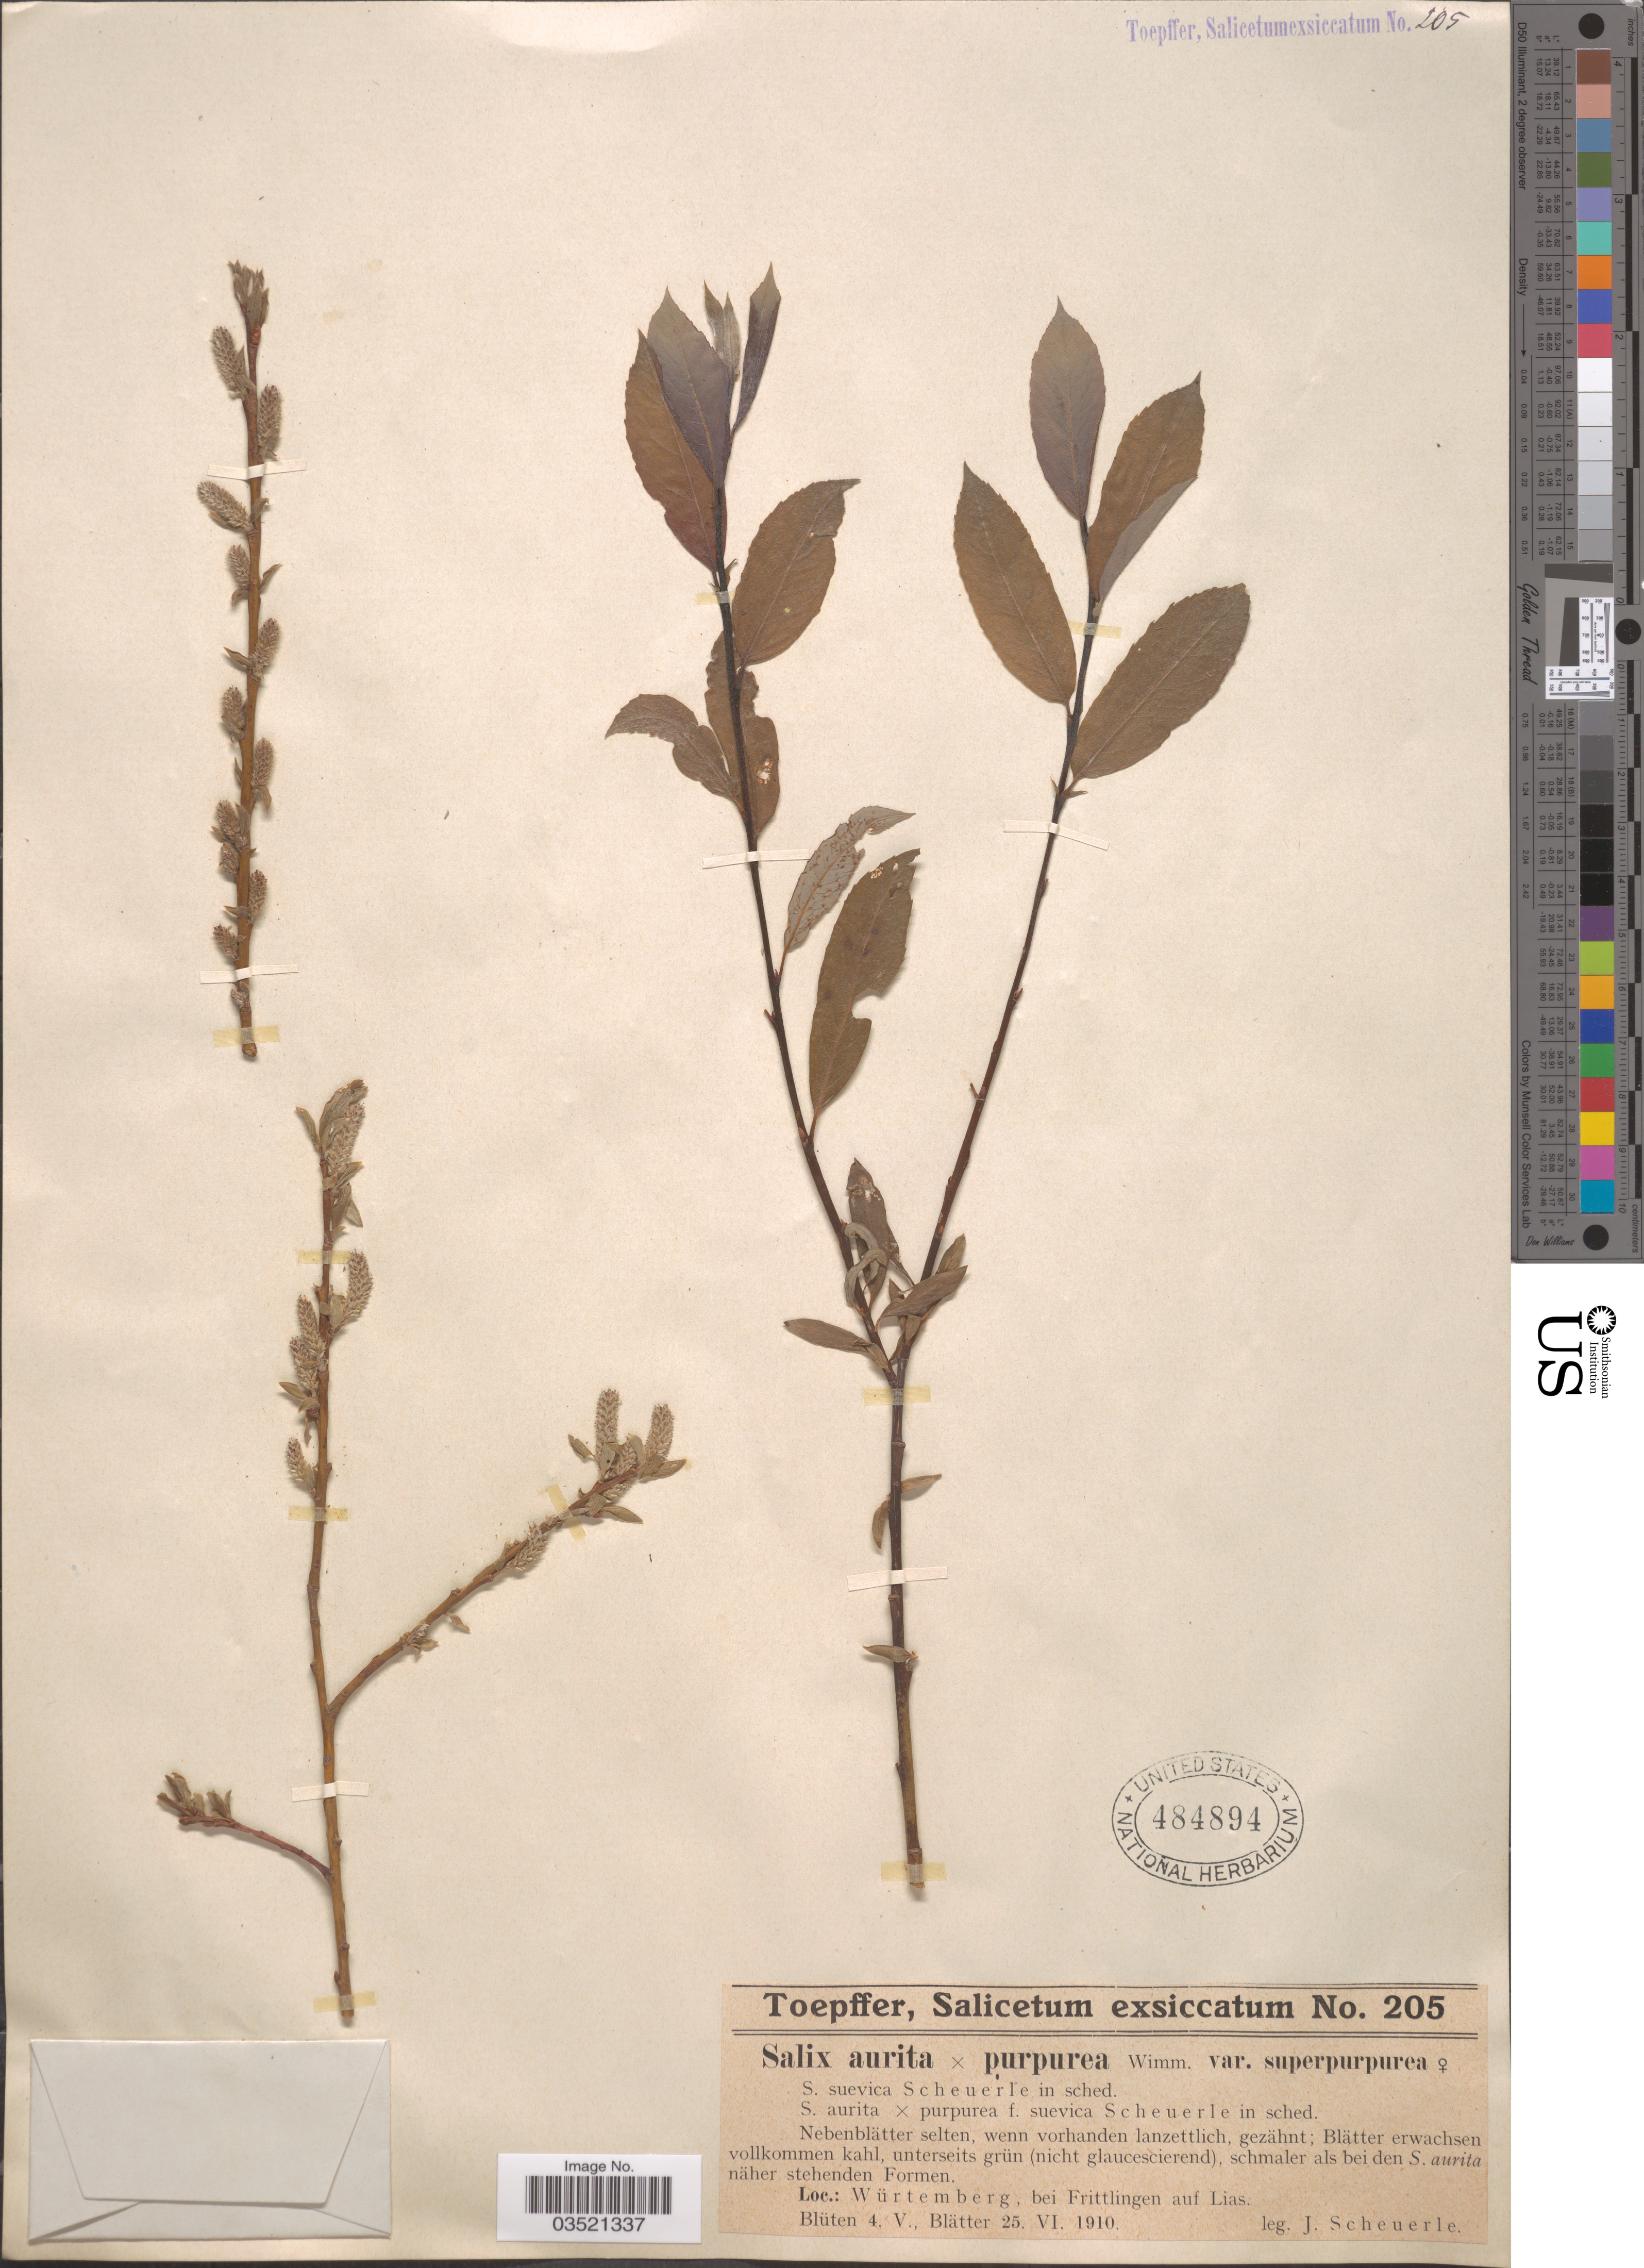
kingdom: Plantae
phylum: Tracheophyta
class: Magnoliopsida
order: Malpighiales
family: Salicaceae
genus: Salix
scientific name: Salix aurita x S. purpurea var. superpurpurea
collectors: J. Scheuerle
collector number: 205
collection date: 1910-05-04/1910-06-25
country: Germany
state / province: Baden-Württemberg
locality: Würtemberg, bei Frittlingen auf Lias.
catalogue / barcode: US 484894